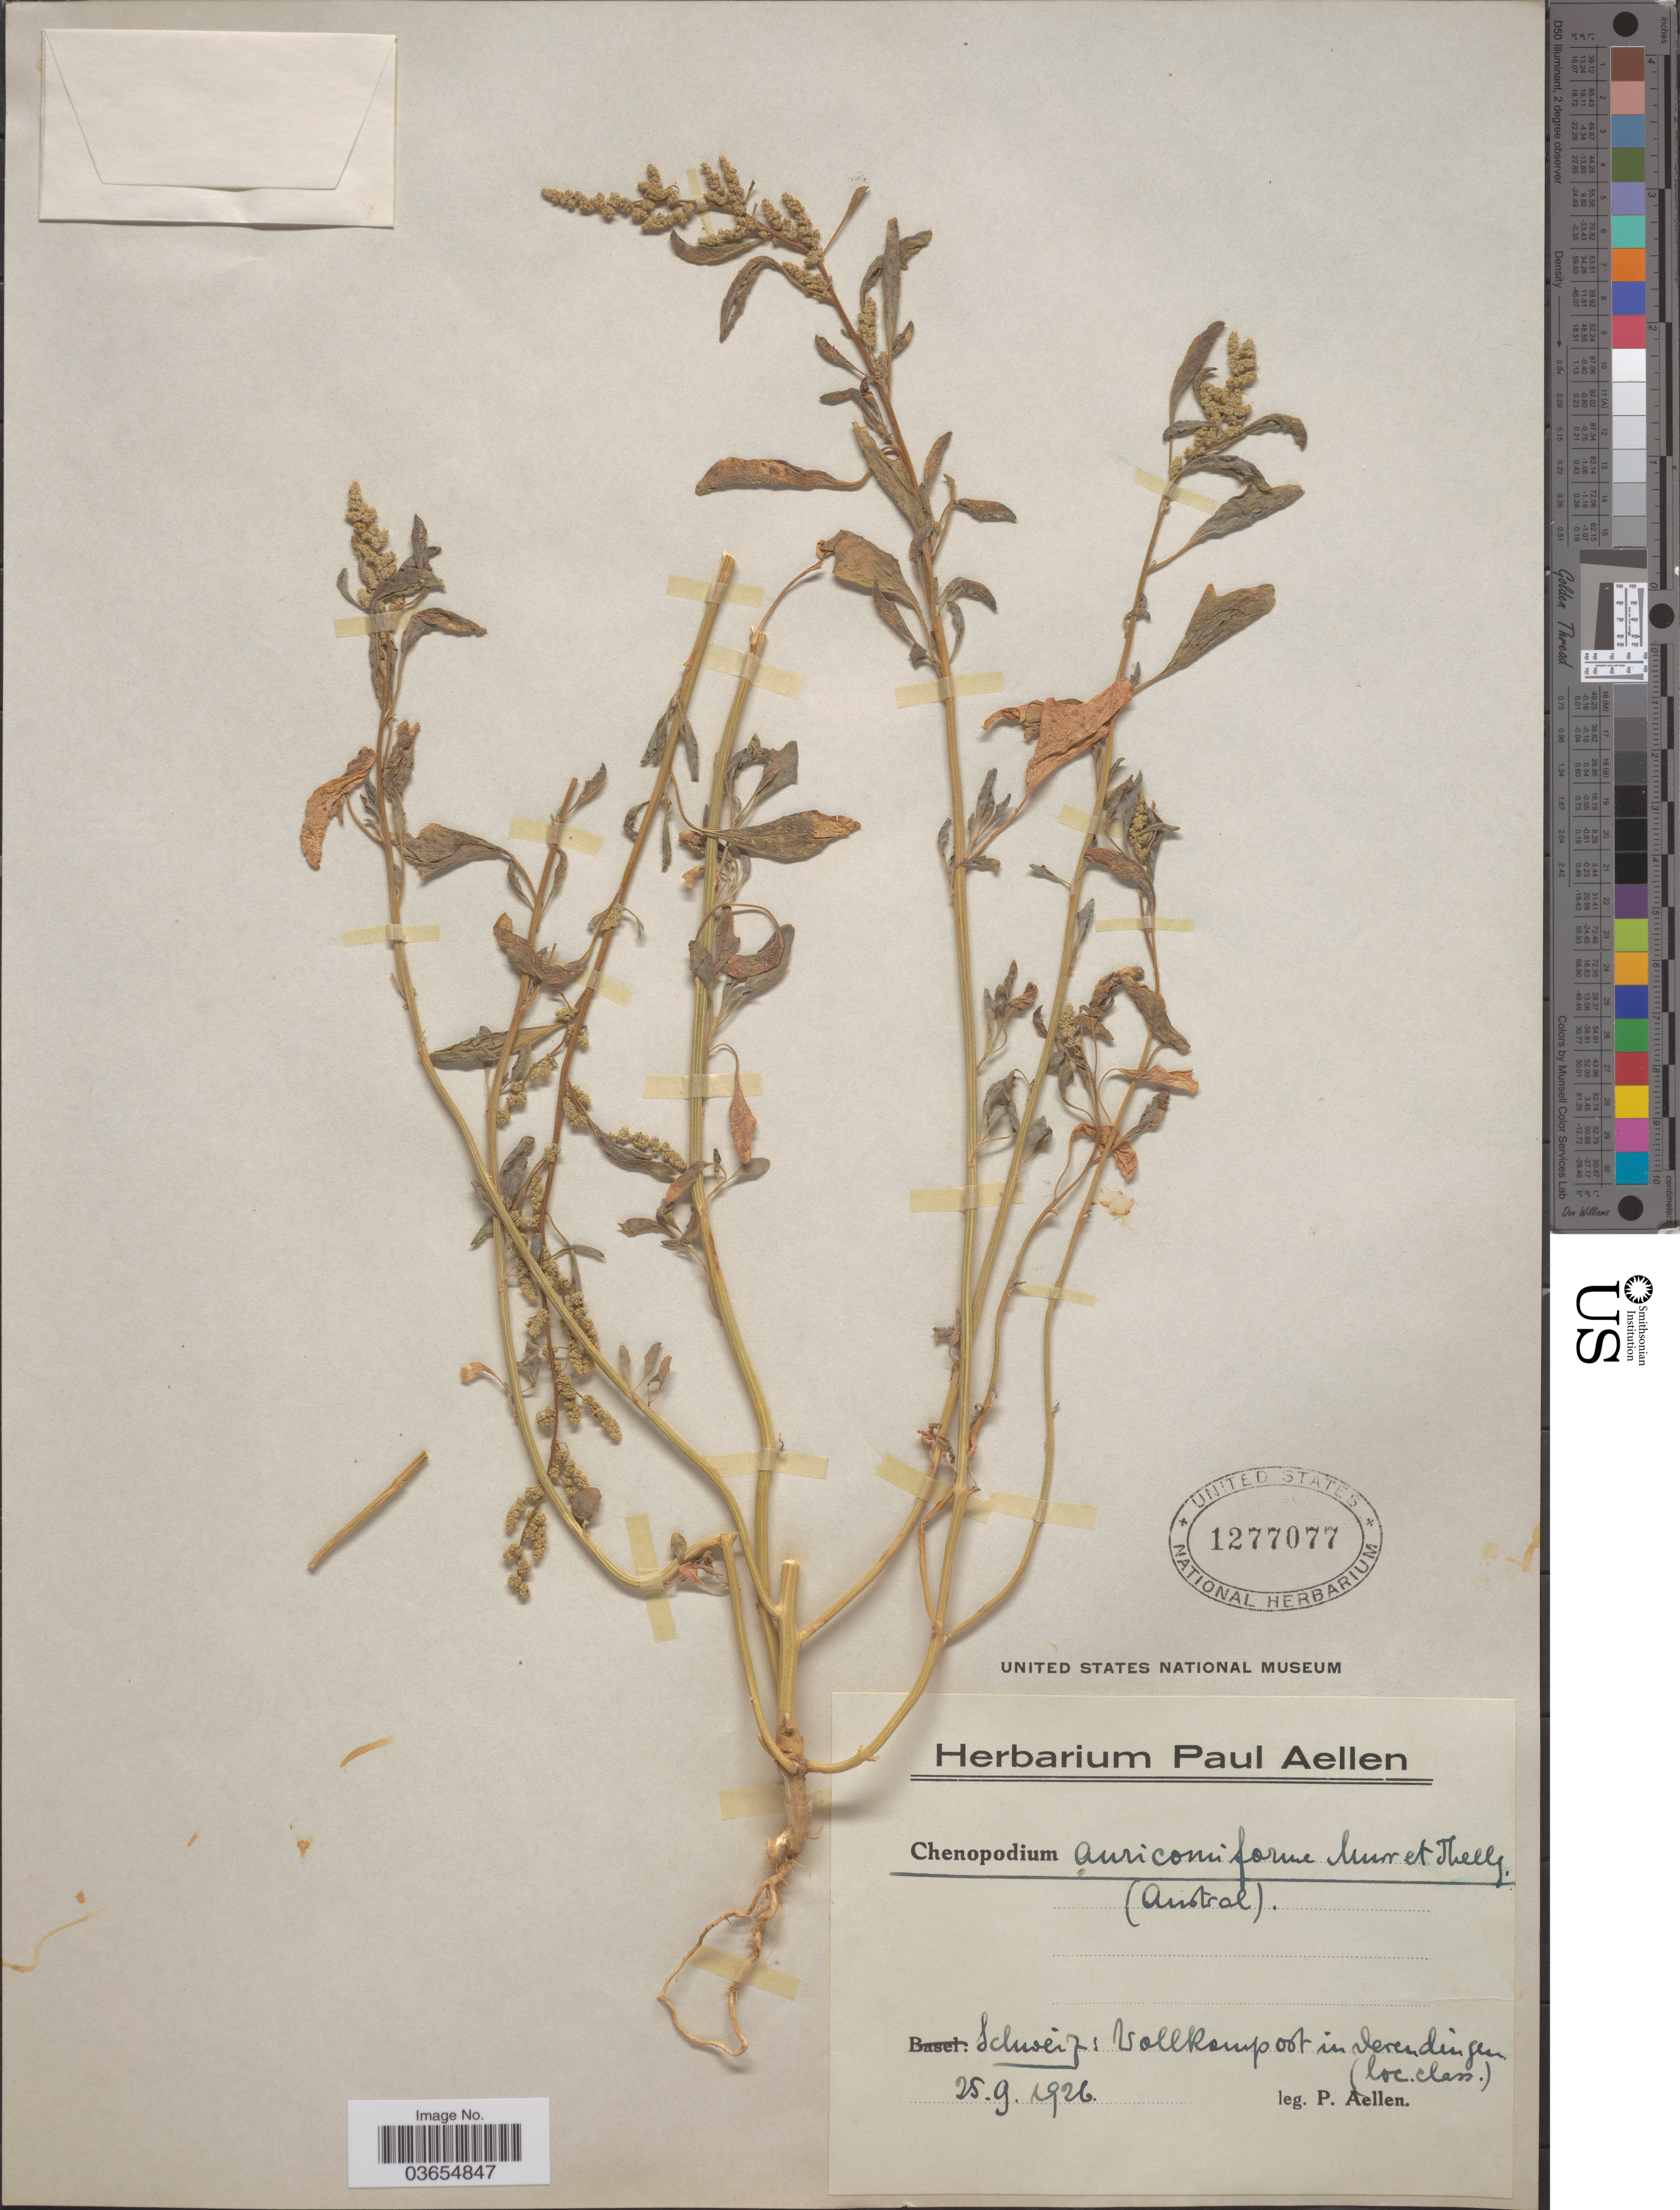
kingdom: Plantae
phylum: Tracheophyta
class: Magnoliopsida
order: Caryophyllales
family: Amaranthaceae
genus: Chenopodium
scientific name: Chenopodium auricomiforme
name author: Murr & Thellung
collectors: P. Aellen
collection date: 1926-09-25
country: Switzerland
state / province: Solothurn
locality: Schweiz: Vollkompost in Derendingen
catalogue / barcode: US 1277077